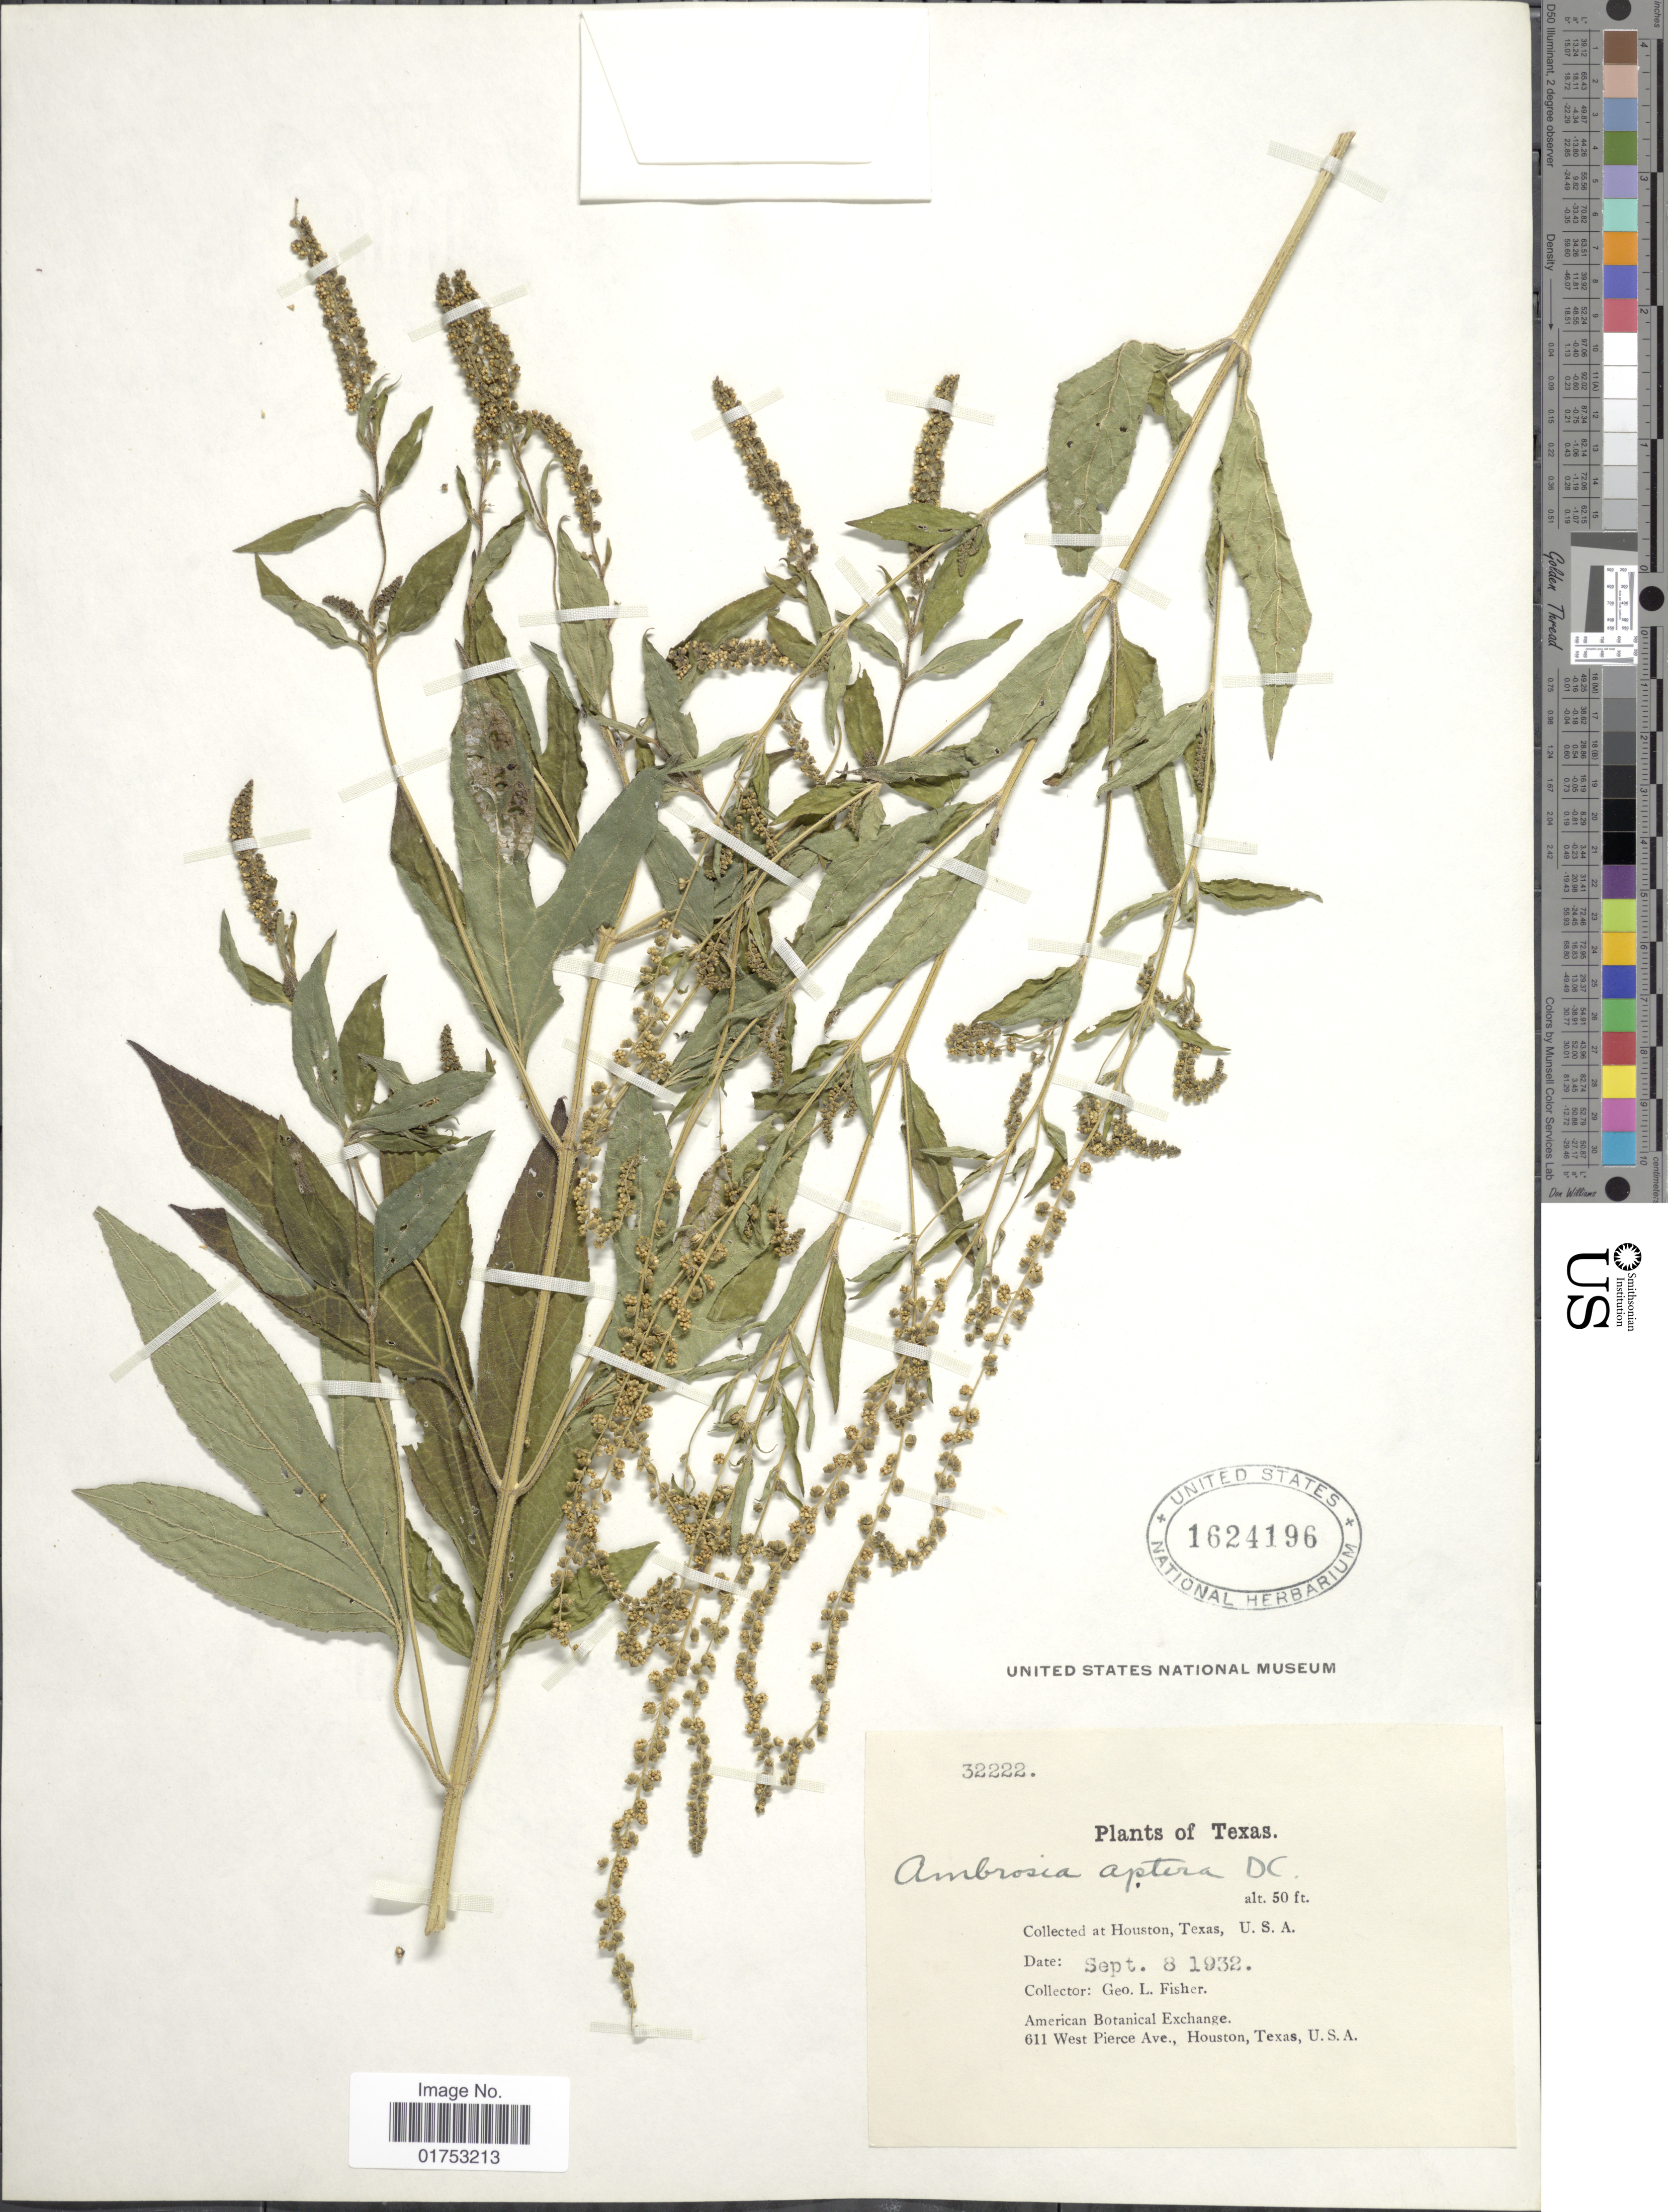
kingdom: Plantae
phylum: Tracheophyta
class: Magnoliopsida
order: Asterales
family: Asteraceae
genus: Ambrosia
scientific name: Ambrosia aptera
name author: (DC.) DC.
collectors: G. L. Fisher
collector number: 32222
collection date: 1932-09-08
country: United States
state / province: Texas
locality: Houston, U.S.A.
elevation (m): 15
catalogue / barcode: US 1624196